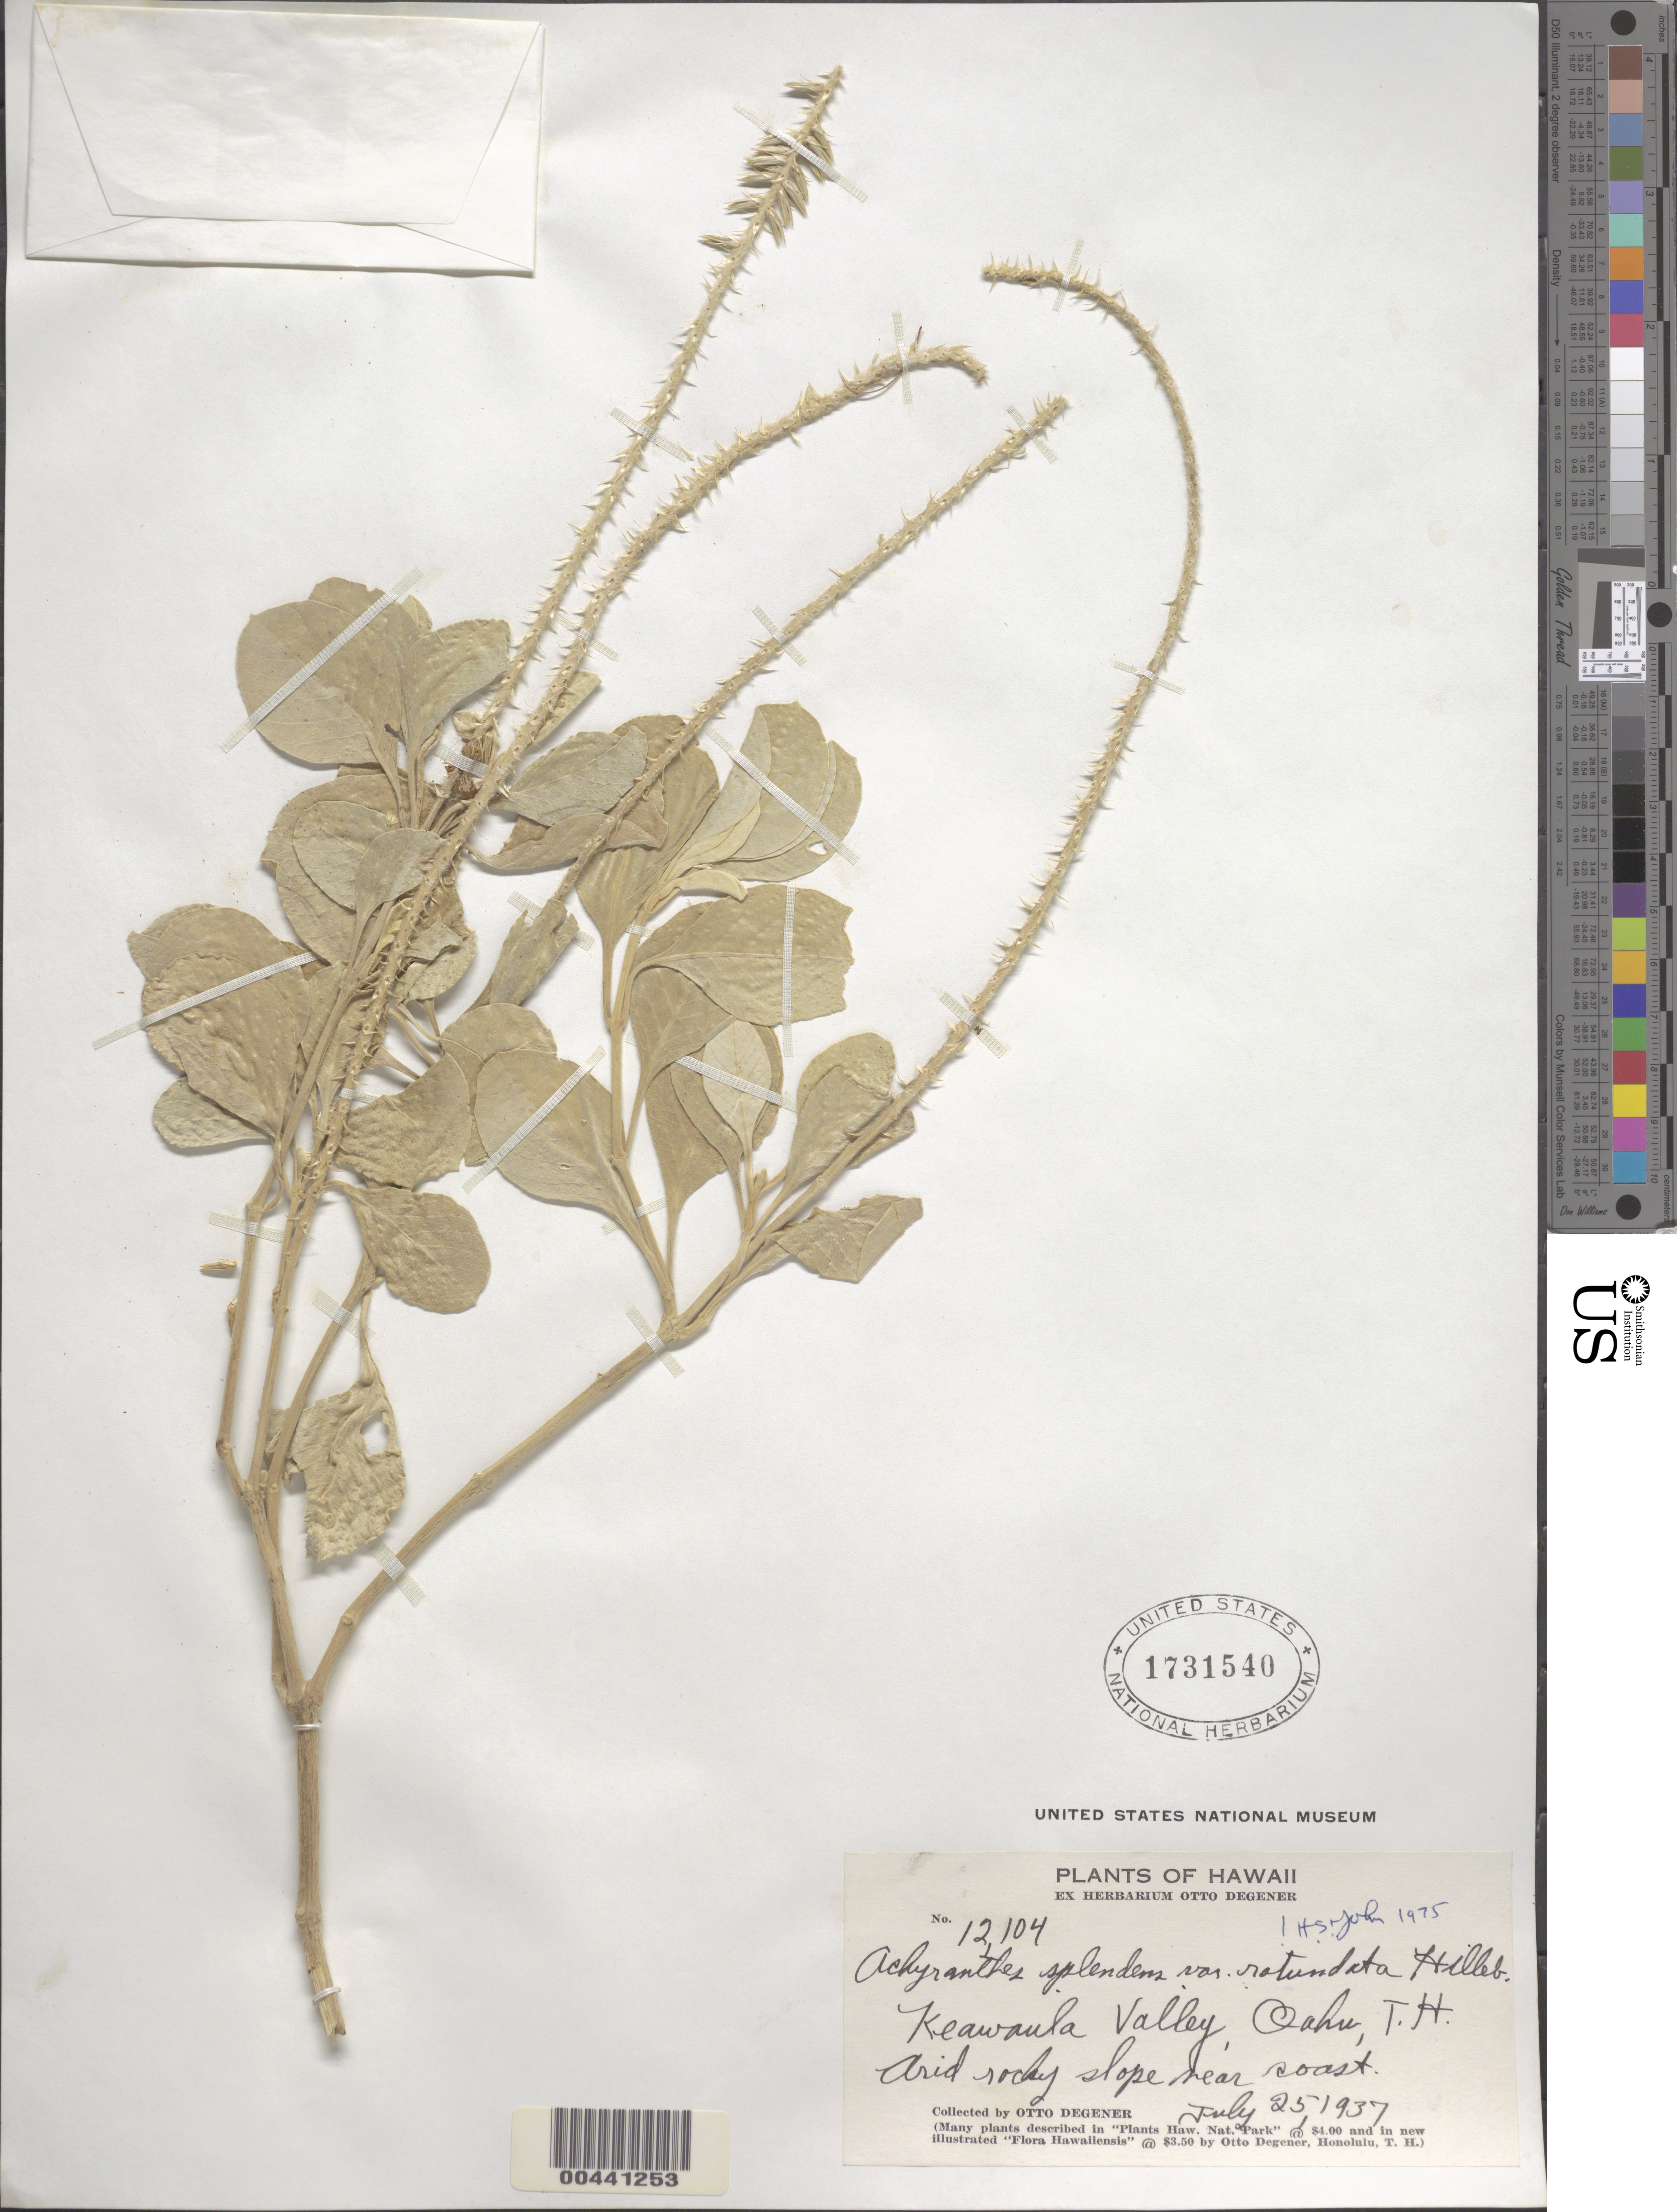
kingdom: Plantae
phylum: Tracheophyta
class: Magnoliopsida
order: Caryophyllales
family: Amaranthaceae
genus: Achyranthes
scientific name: Achyranthes splendens var. rotundata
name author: Hillebr.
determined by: St. John, H.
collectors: O. Degener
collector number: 12104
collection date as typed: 25 Jul 1937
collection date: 1937-07-25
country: United States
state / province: Hawaii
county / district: Honolulu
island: Oahu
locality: Keawaula Valley, near coast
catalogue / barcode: US 1731540